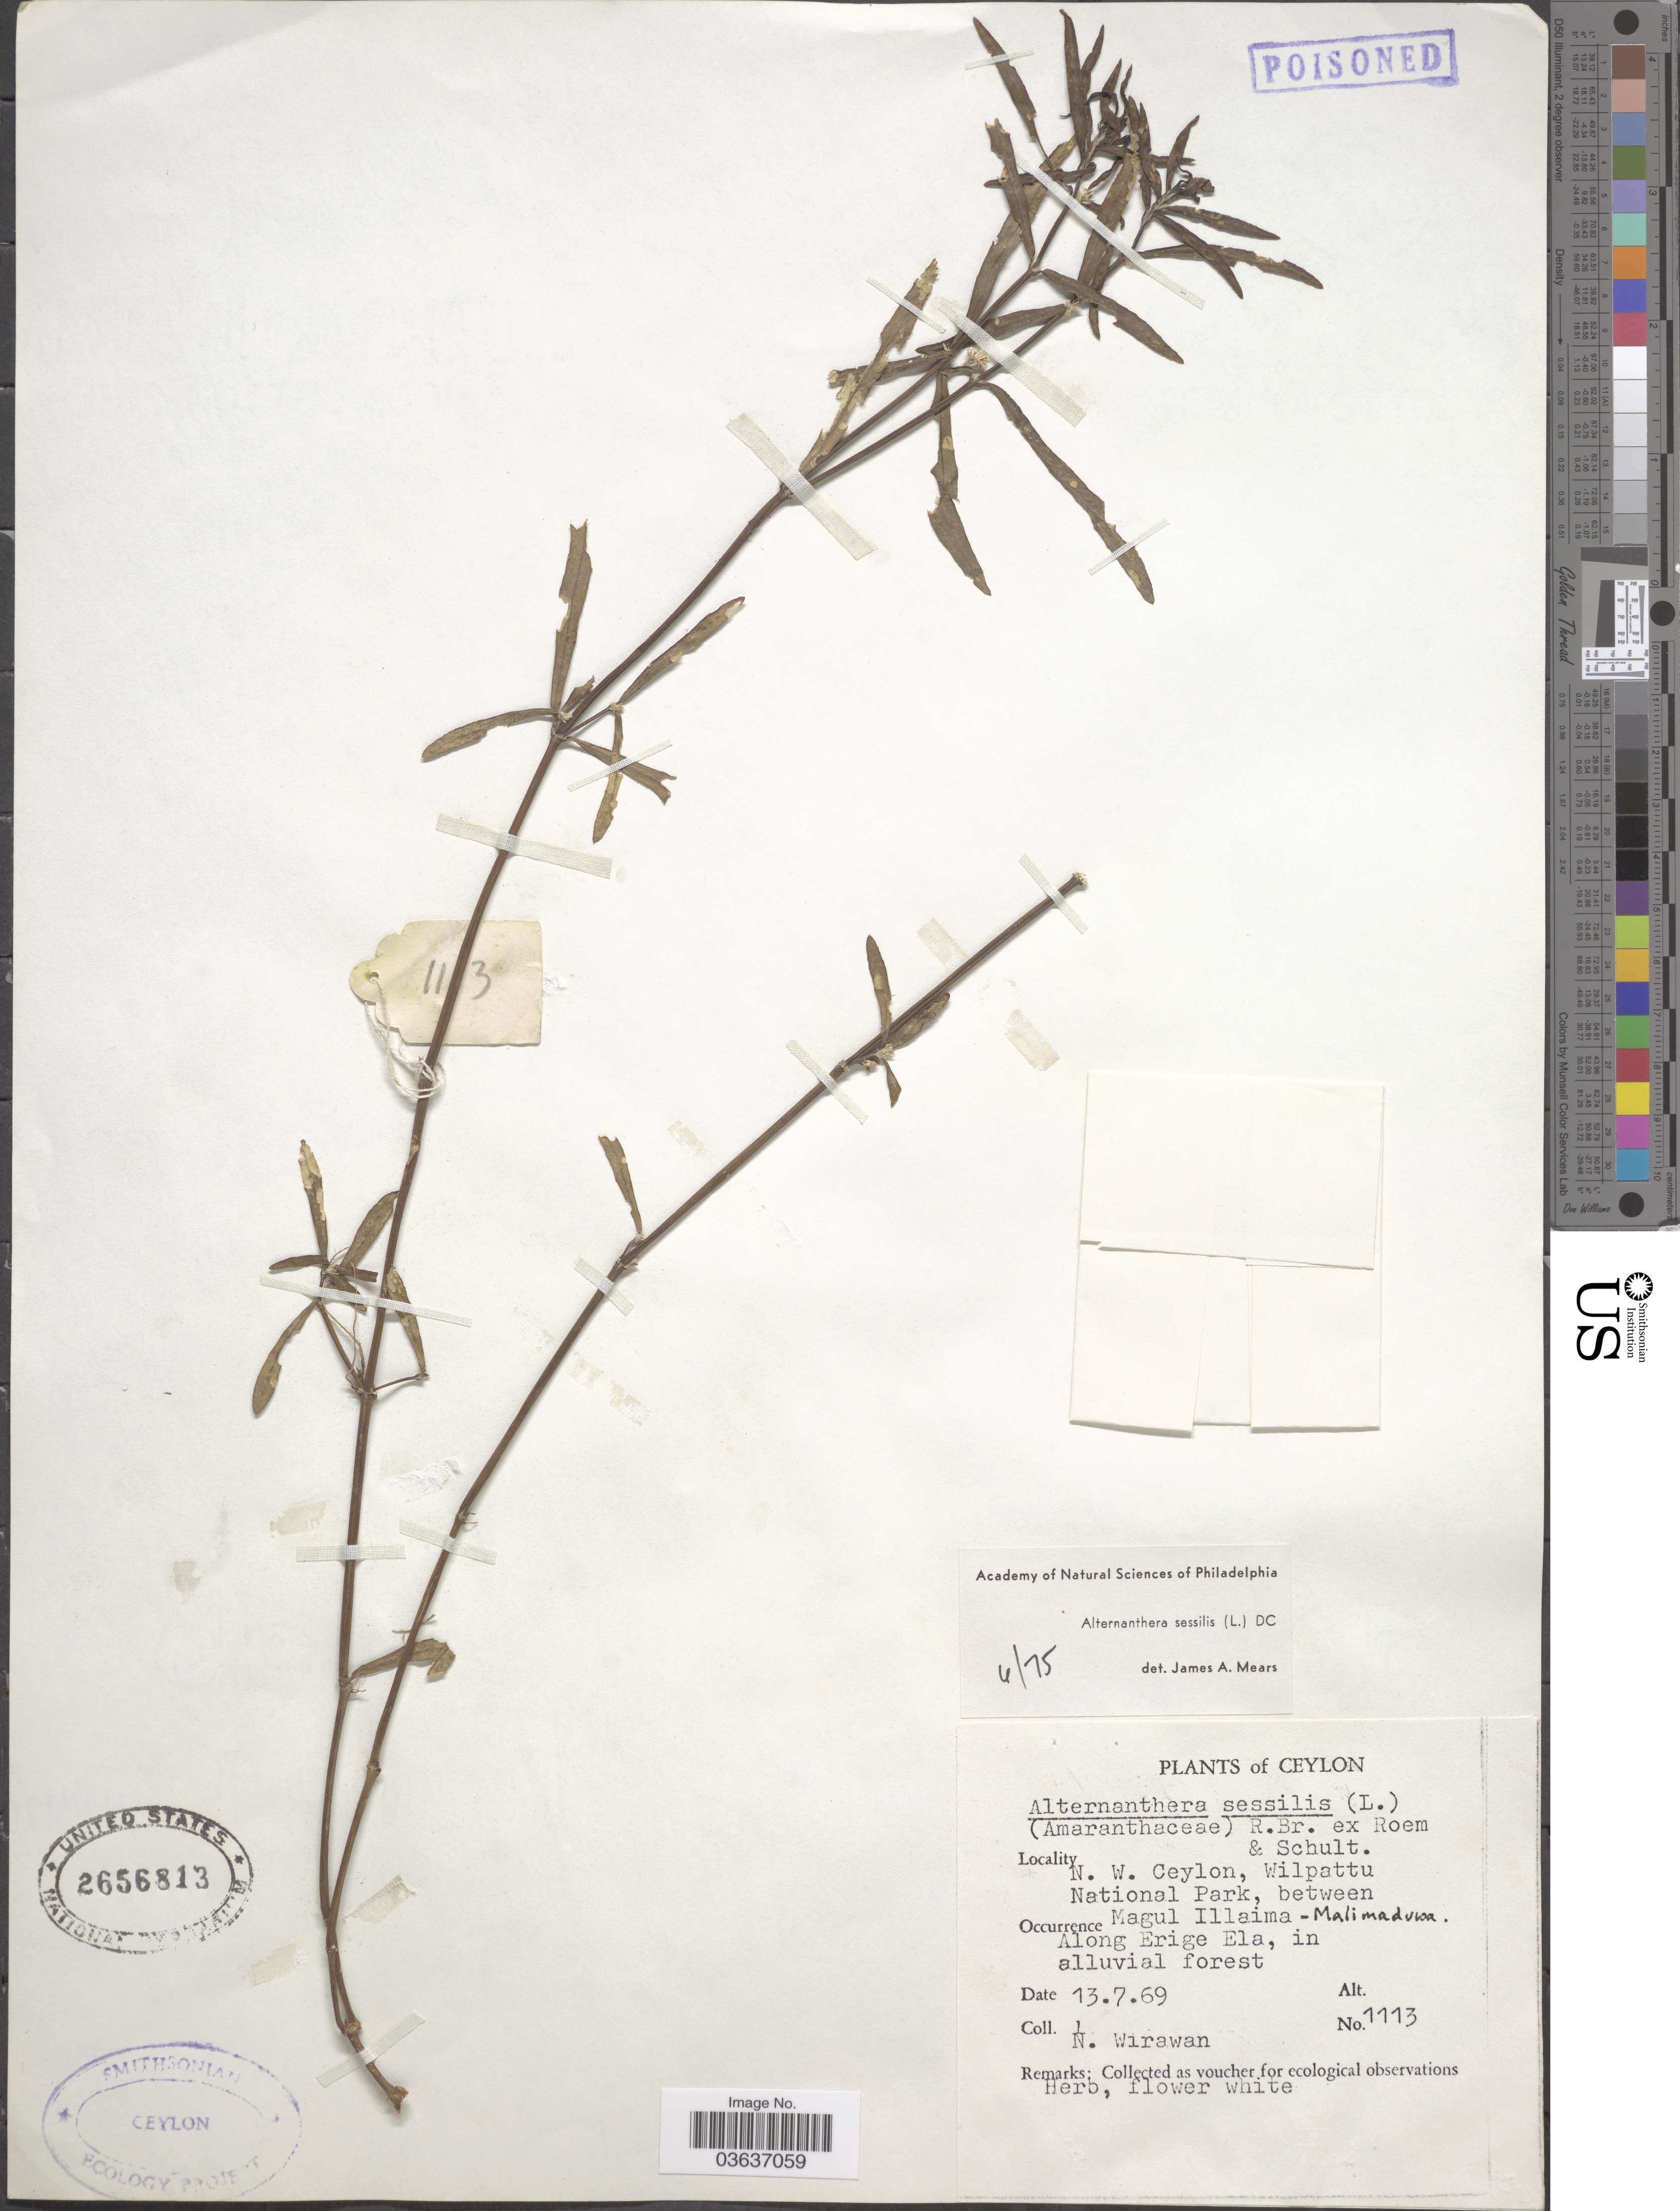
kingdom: Plantae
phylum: Tracheophyta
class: Magnoliopsida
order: Caryophyllales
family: Amaranthaceae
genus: Alternanthera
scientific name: Alternanthera sessilis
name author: (L.) DC.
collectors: N. Wirawan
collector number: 1113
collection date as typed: Transcribed d/m/y: 13/7/69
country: Sri Lanka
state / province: North Western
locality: Ceylon. Wilpattu National Park, between Magul Illaima-Malimauwa [interpreted]. Along Eriga Ela, in alluvial forest.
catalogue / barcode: US 2656813